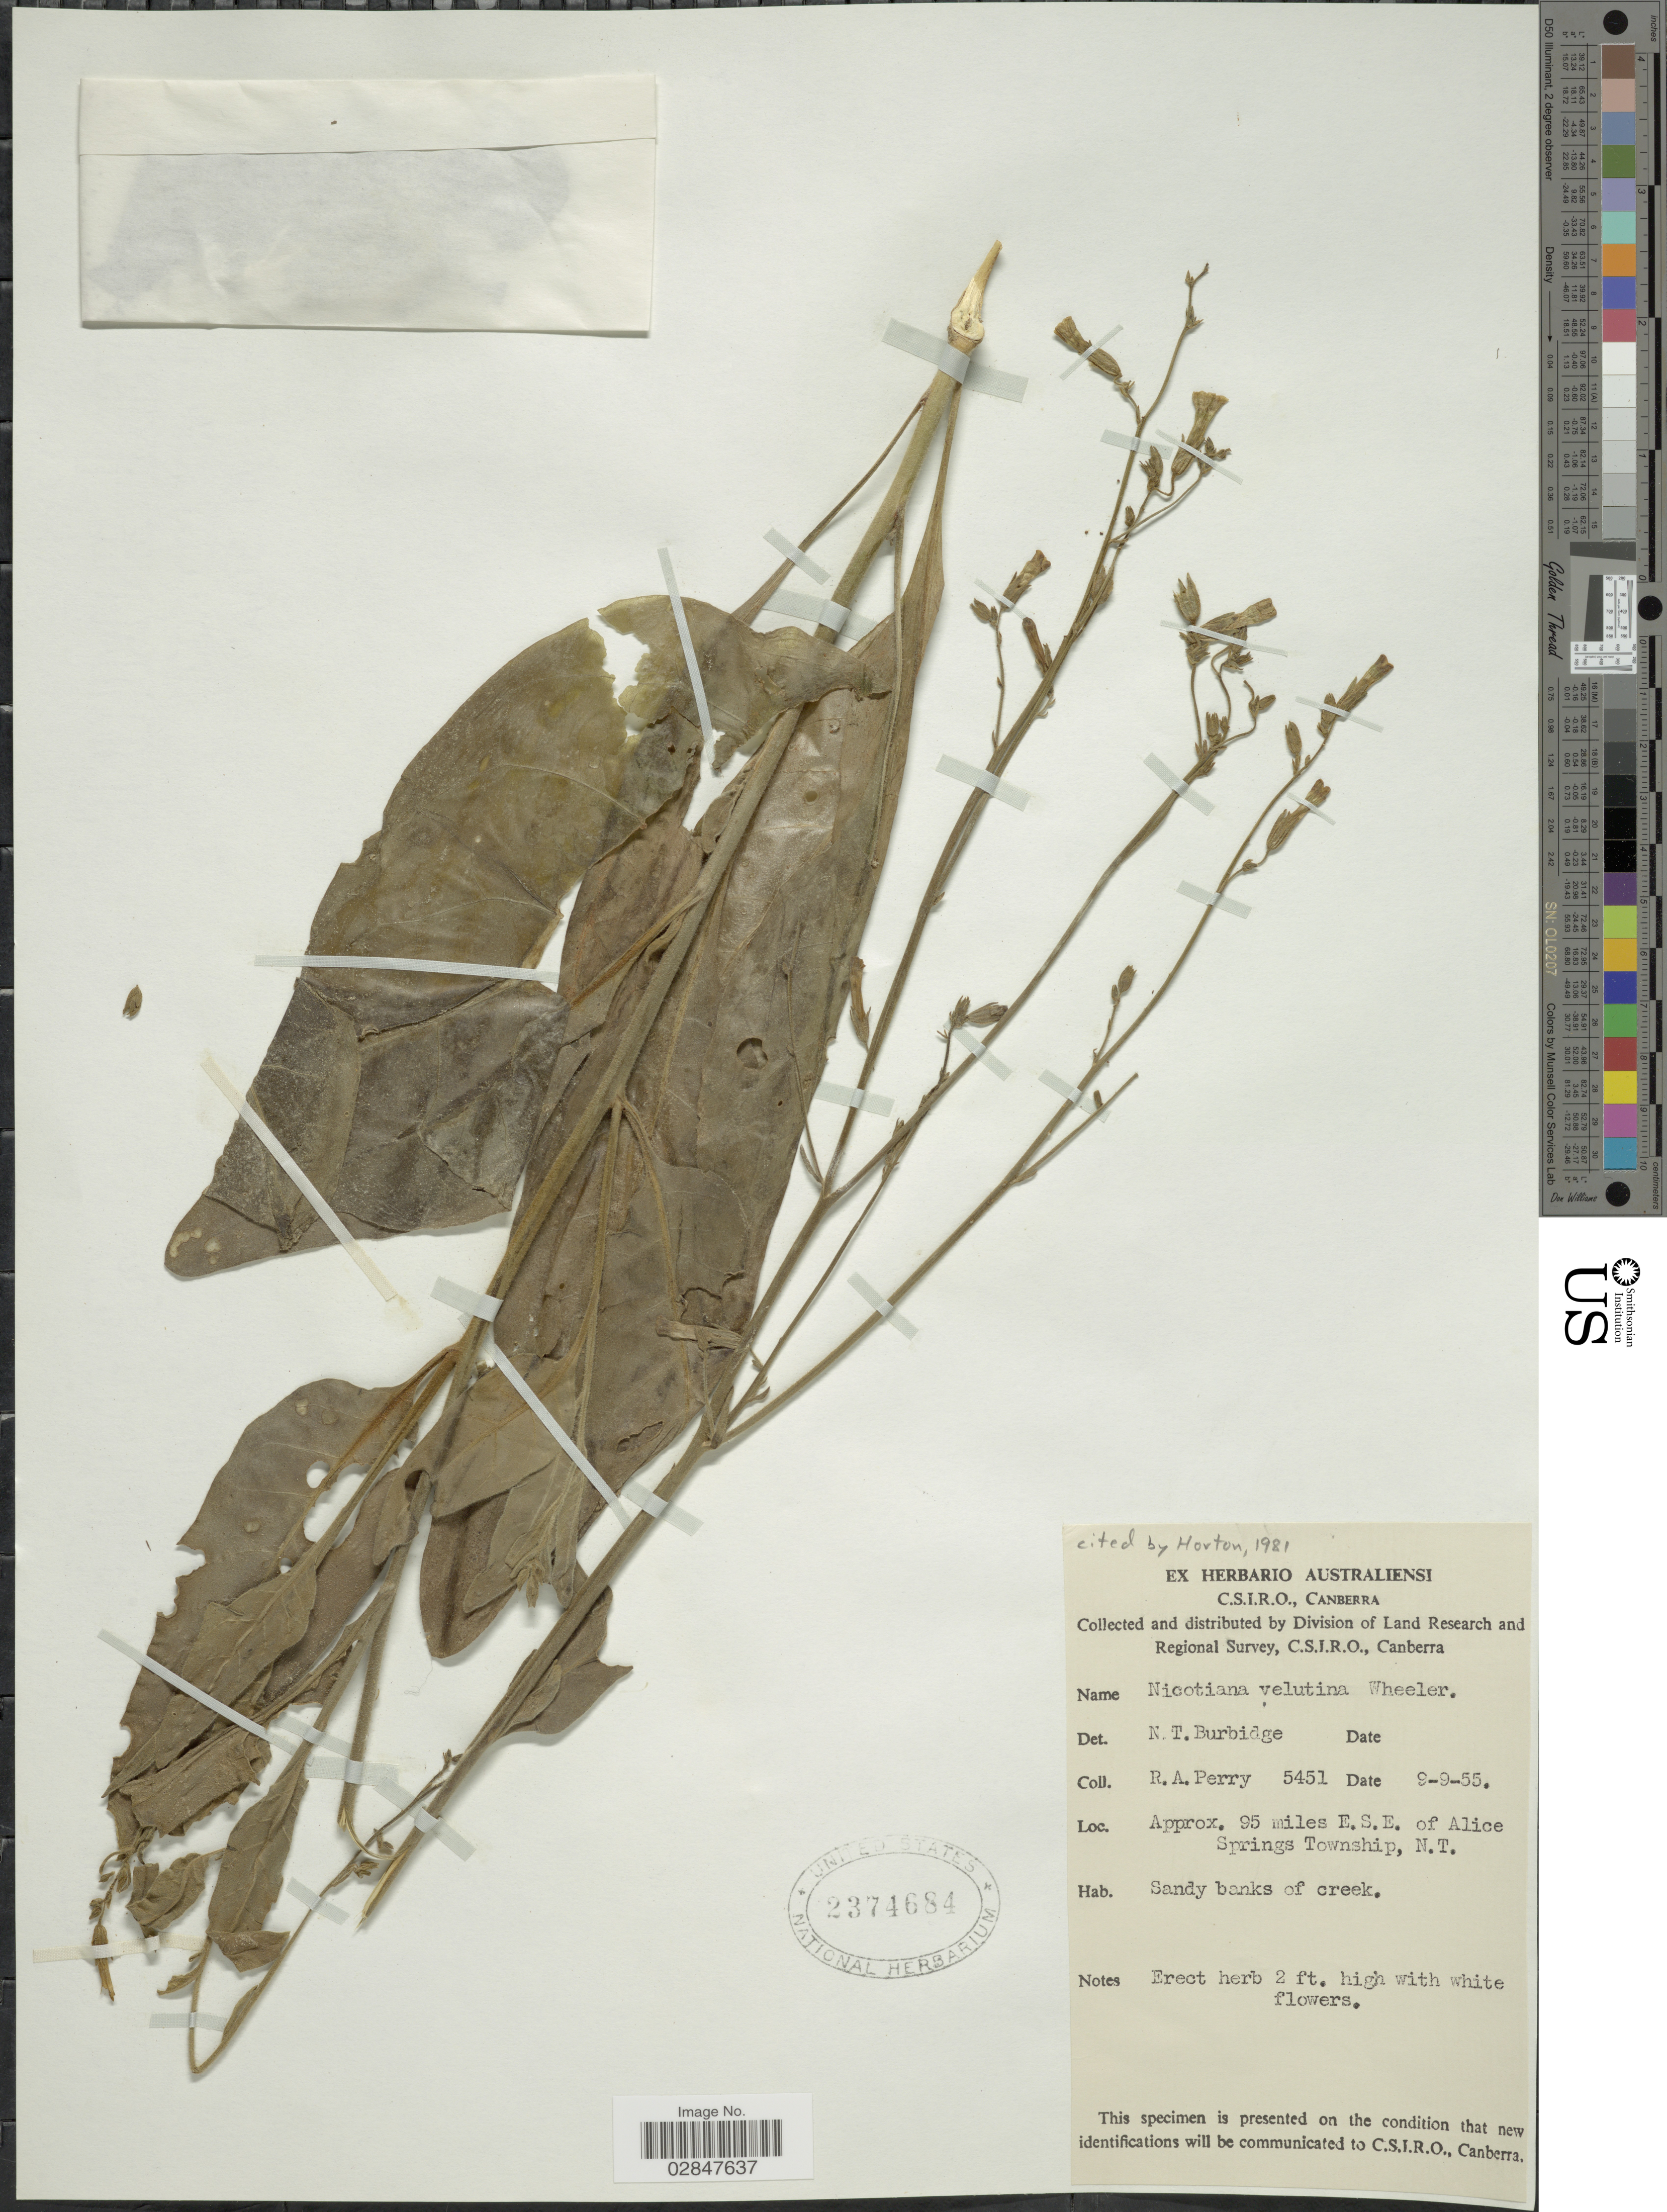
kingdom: Plantae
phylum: Tracheophyta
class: Magnoliopsida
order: Solanales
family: Solanaceae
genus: Nicotiana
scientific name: Nicotiana velutina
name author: H.-M. Wheeler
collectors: Perry, R. A.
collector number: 5451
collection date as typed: Transcribed d/m/y: 9/9/55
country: Australia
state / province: Northern Territory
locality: Approx. 95 miles E. S. E. of Alice Springs Township, N. T.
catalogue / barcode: US 2374684